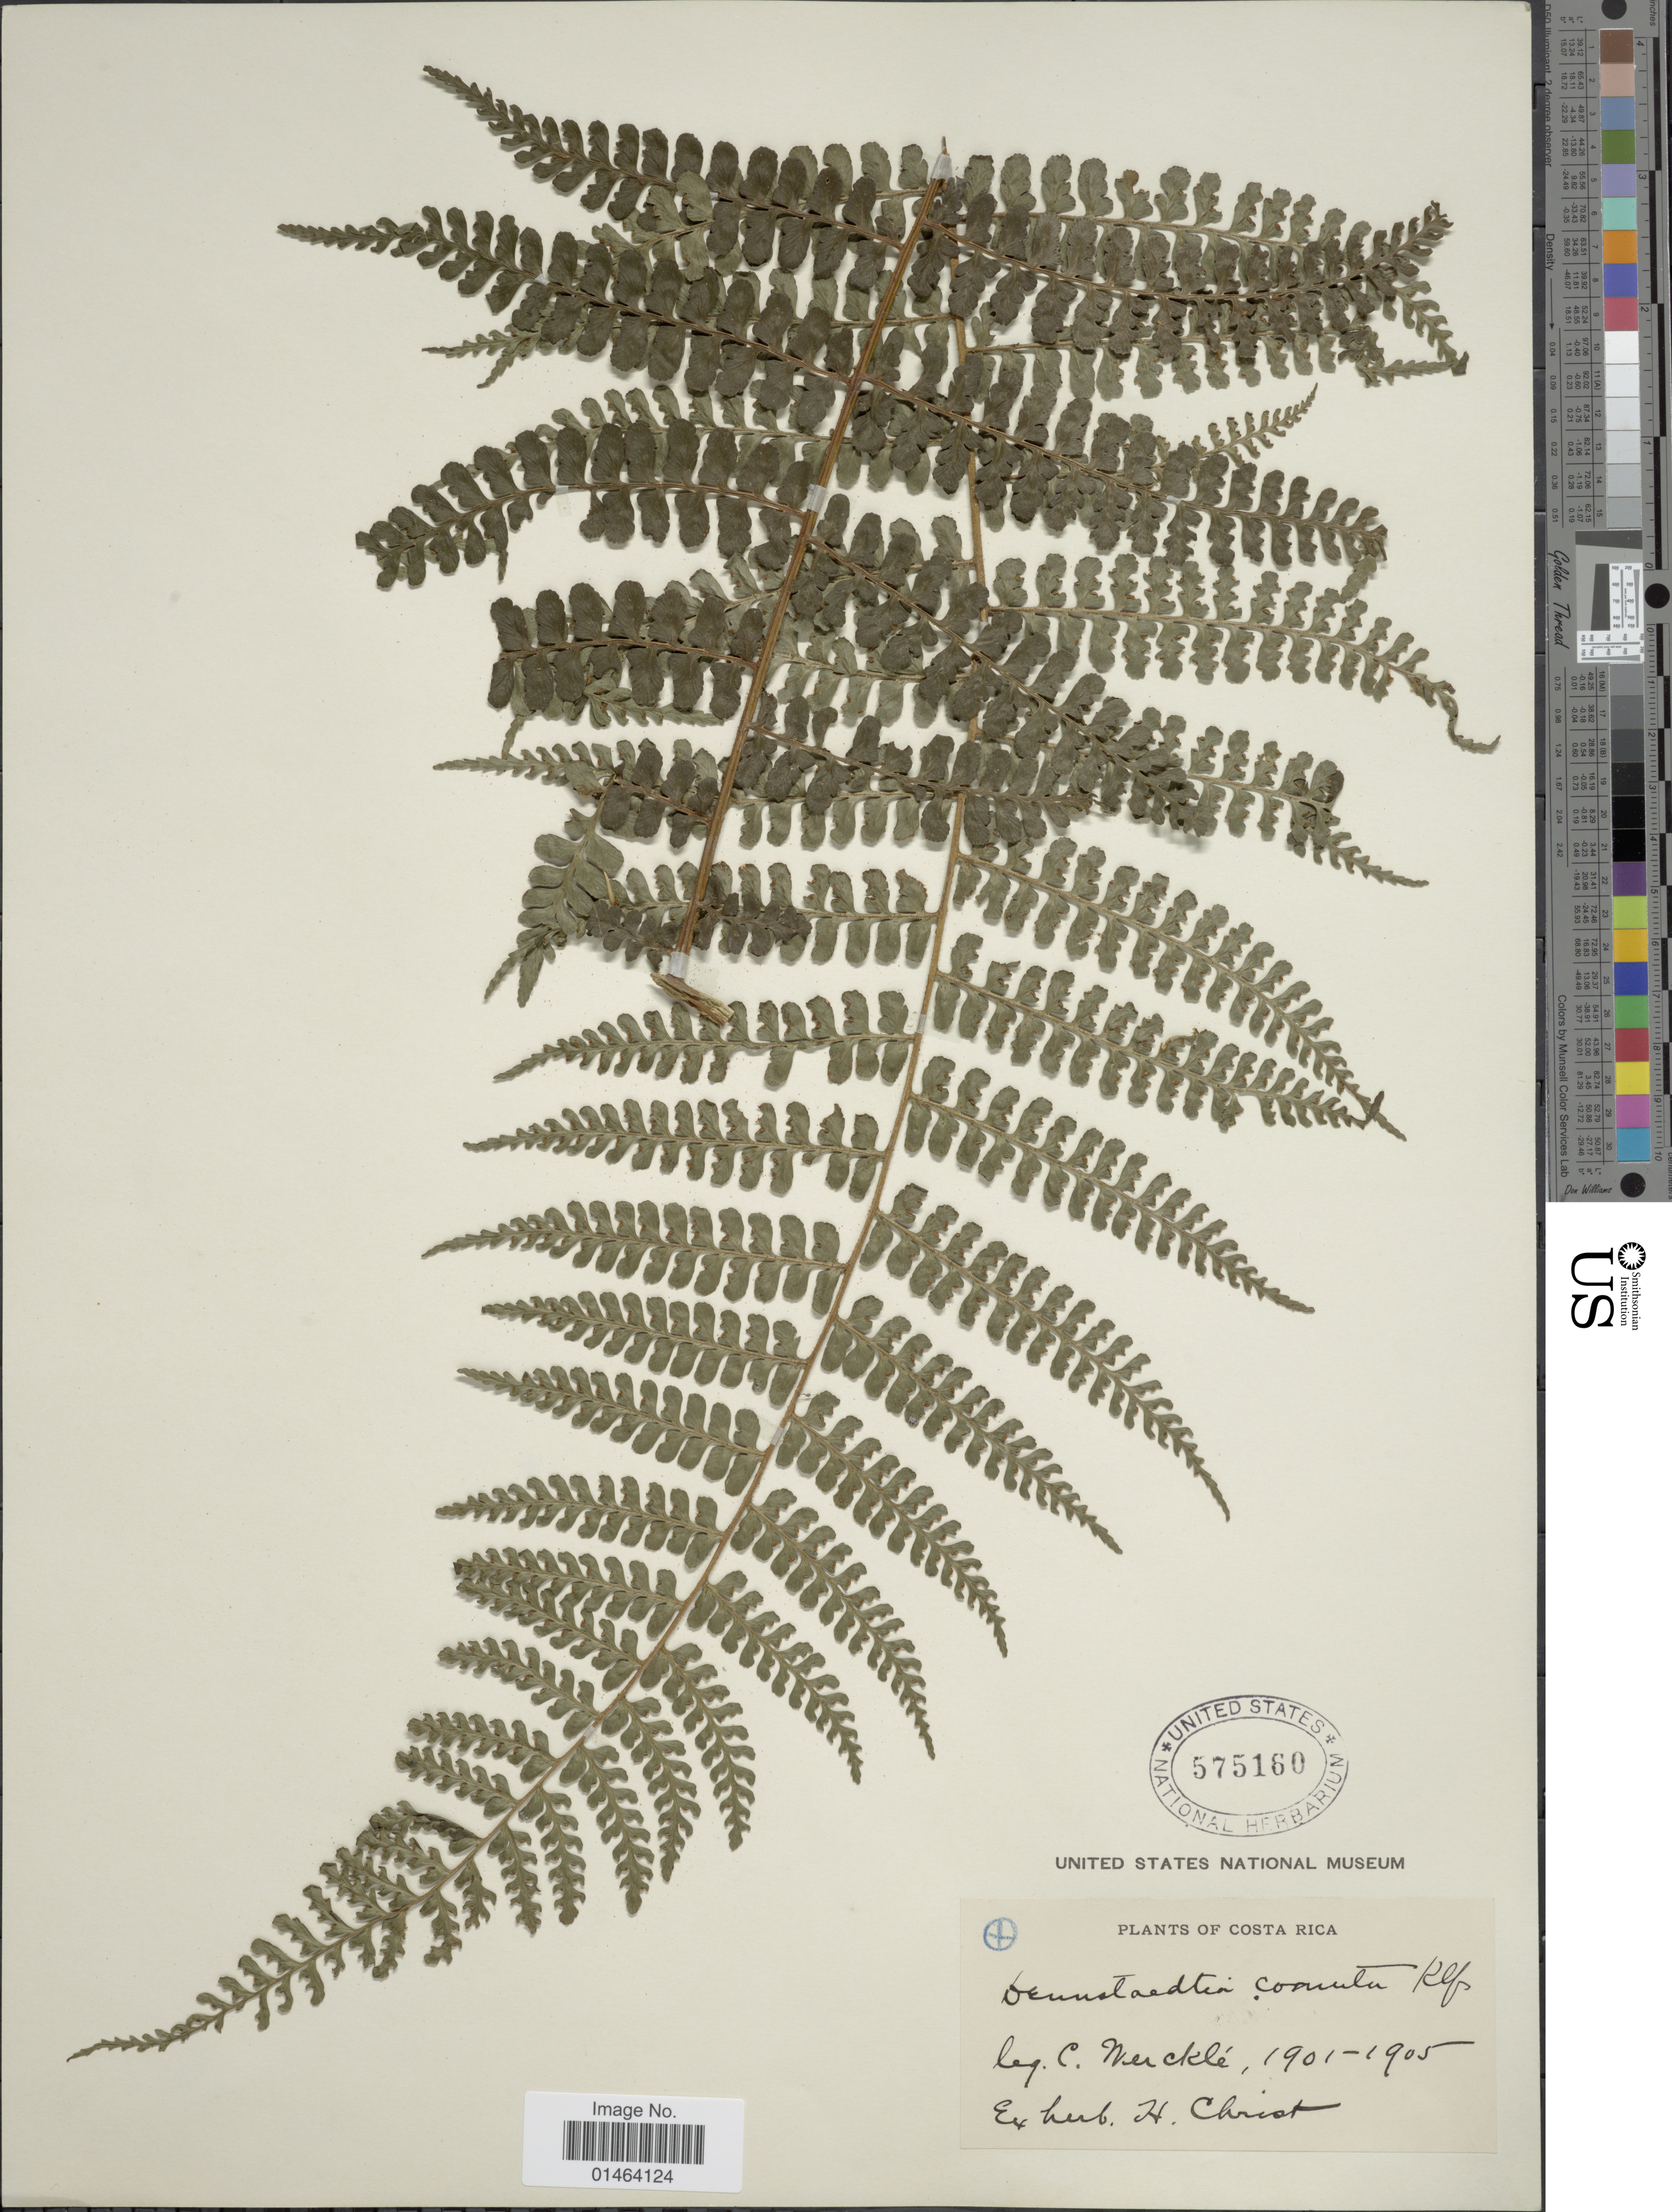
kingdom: Plantae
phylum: Tracheophyta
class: Polypodiopsida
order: Polypodiales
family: Dennstaedtiaceae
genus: Dennstaedtia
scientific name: Dennstaedtia cornuta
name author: (Kaulf.) Mett.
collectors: C. Wercklé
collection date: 1901/1905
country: Costa Rica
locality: Costa Rica.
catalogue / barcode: US 575160